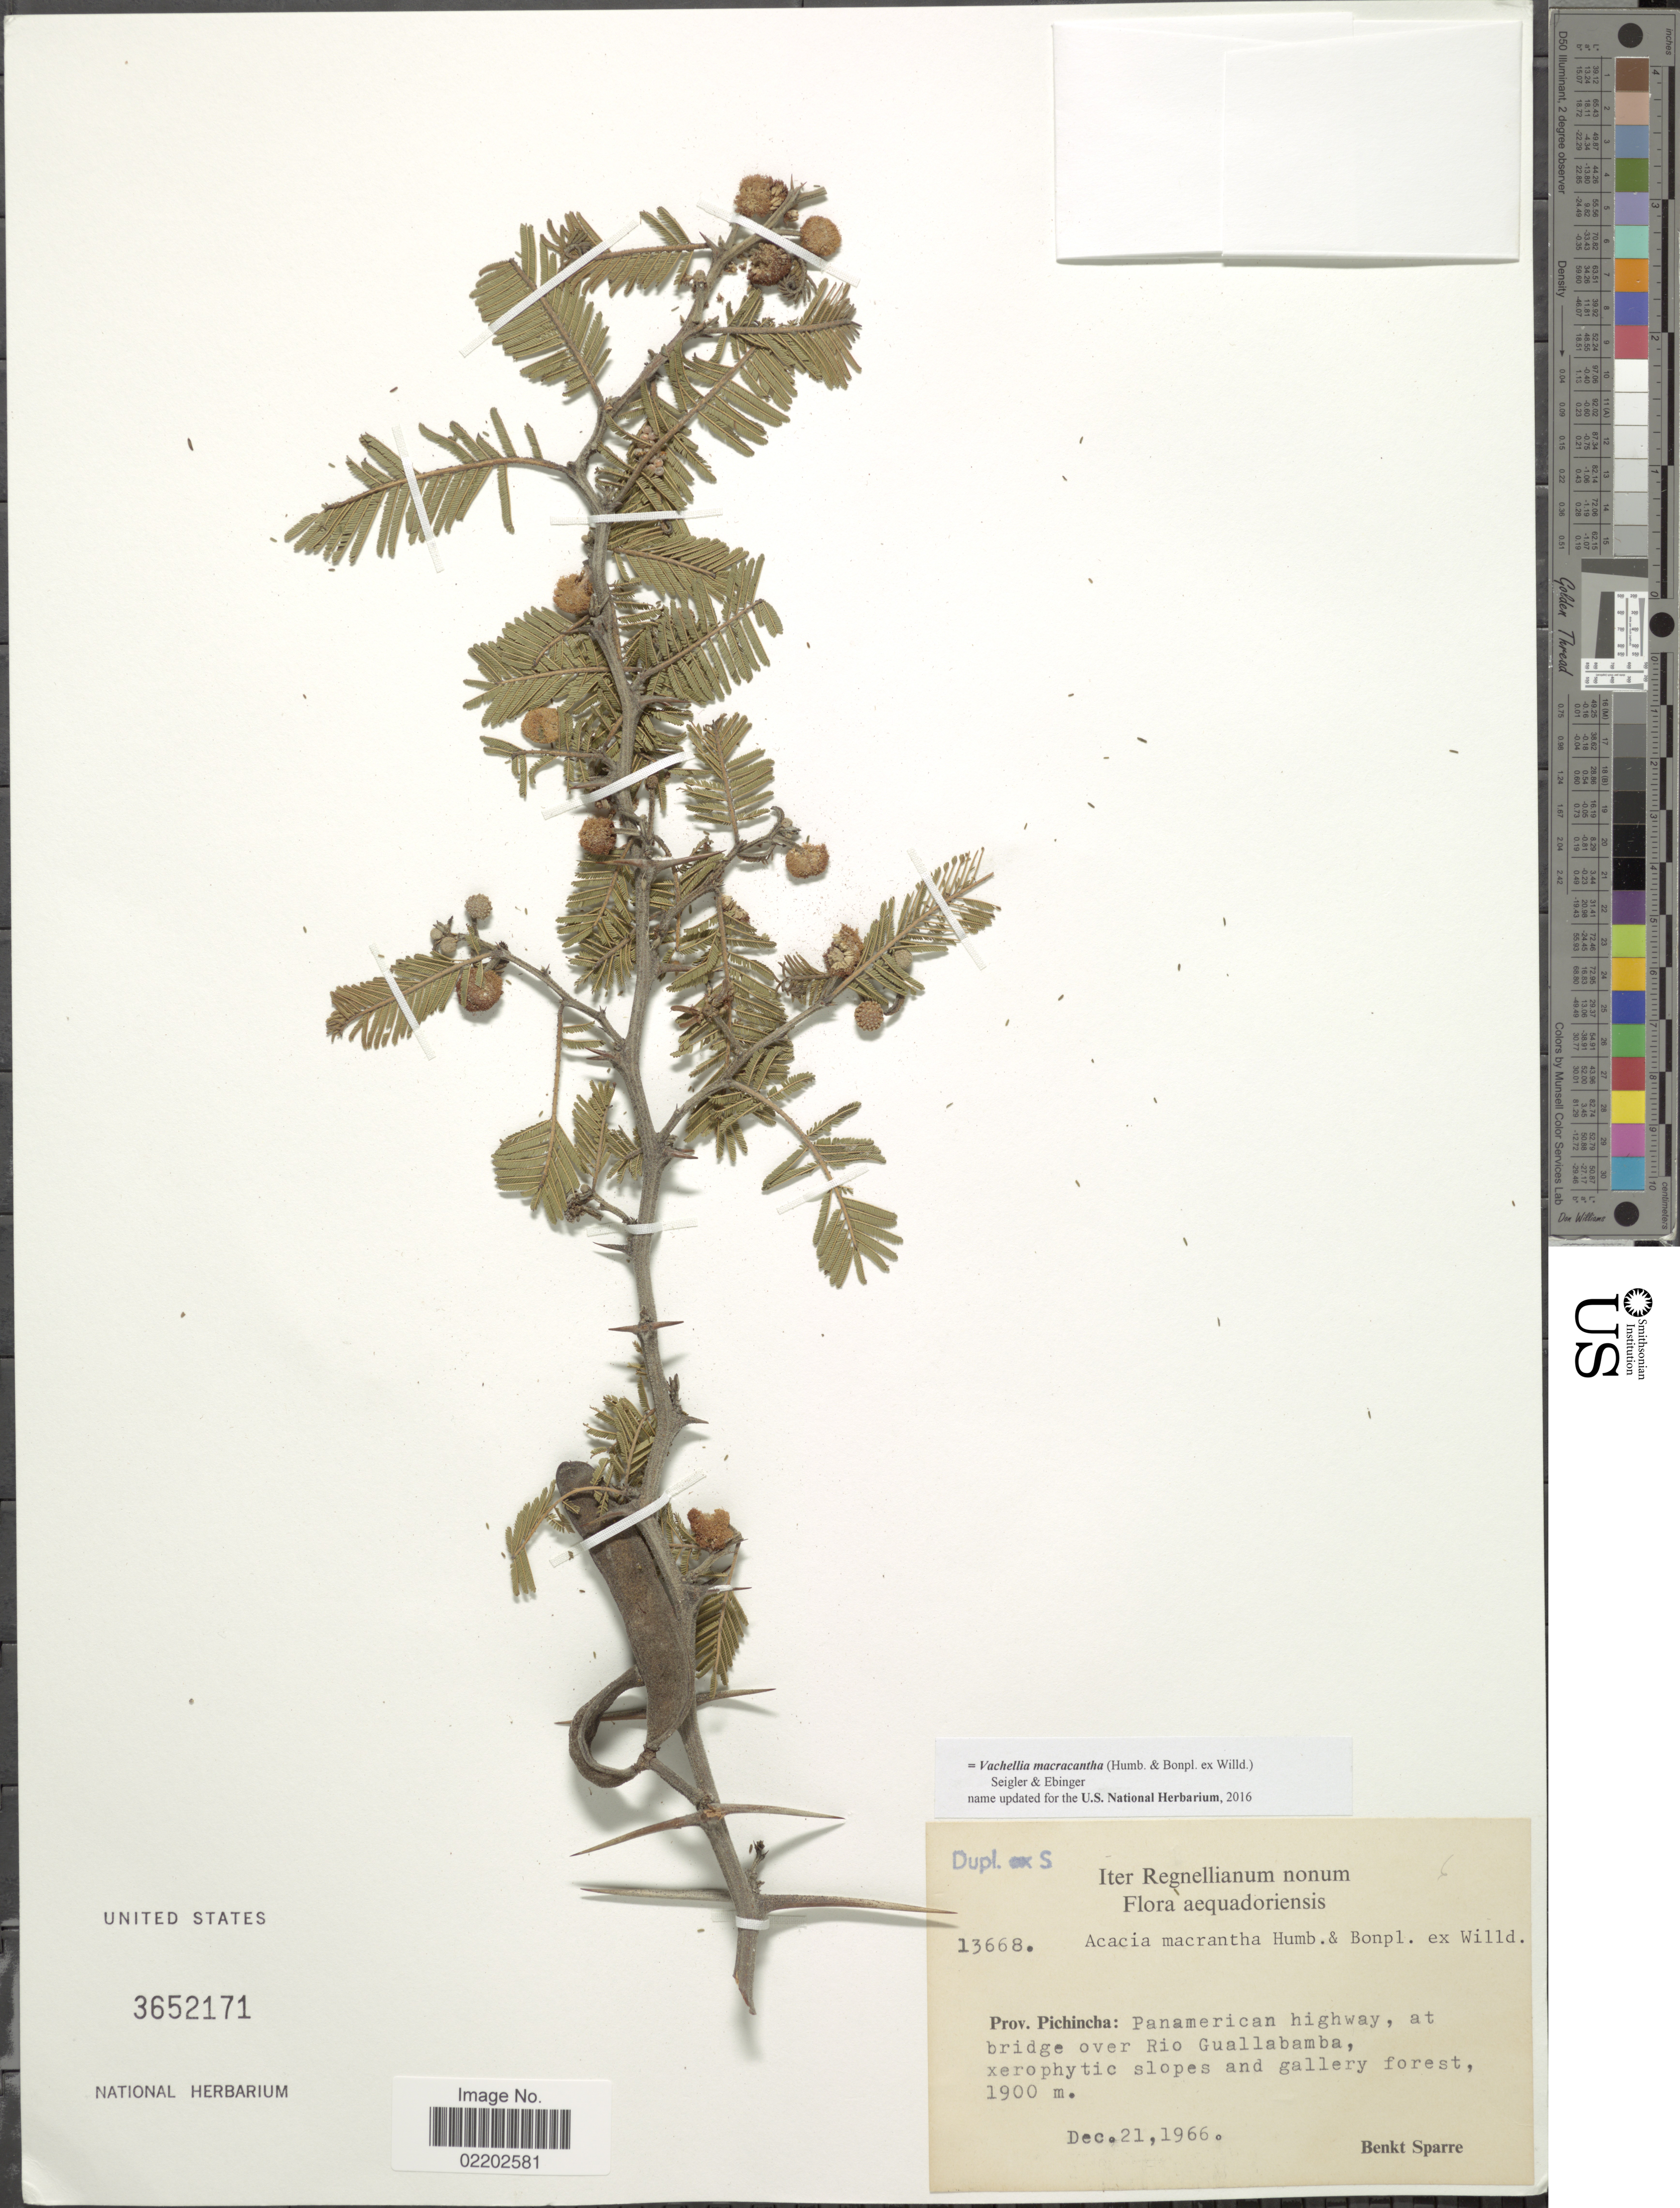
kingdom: Plantae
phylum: Tracheophyta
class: Magnoliopsida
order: Fabales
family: Fabaceae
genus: Vachellia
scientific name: Vachellia macracantha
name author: (Humb. & Bonpl. ex Willd.) Seigler & Ebinger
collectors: B. Sparre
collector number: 13668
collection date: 1966-12-21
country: Ecuador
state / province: Pichincha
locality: Panamerican highway, at bridge over rio Guallabamba, xerophytic slopes and gallery forest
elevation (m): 1900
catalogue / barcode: US 3652171